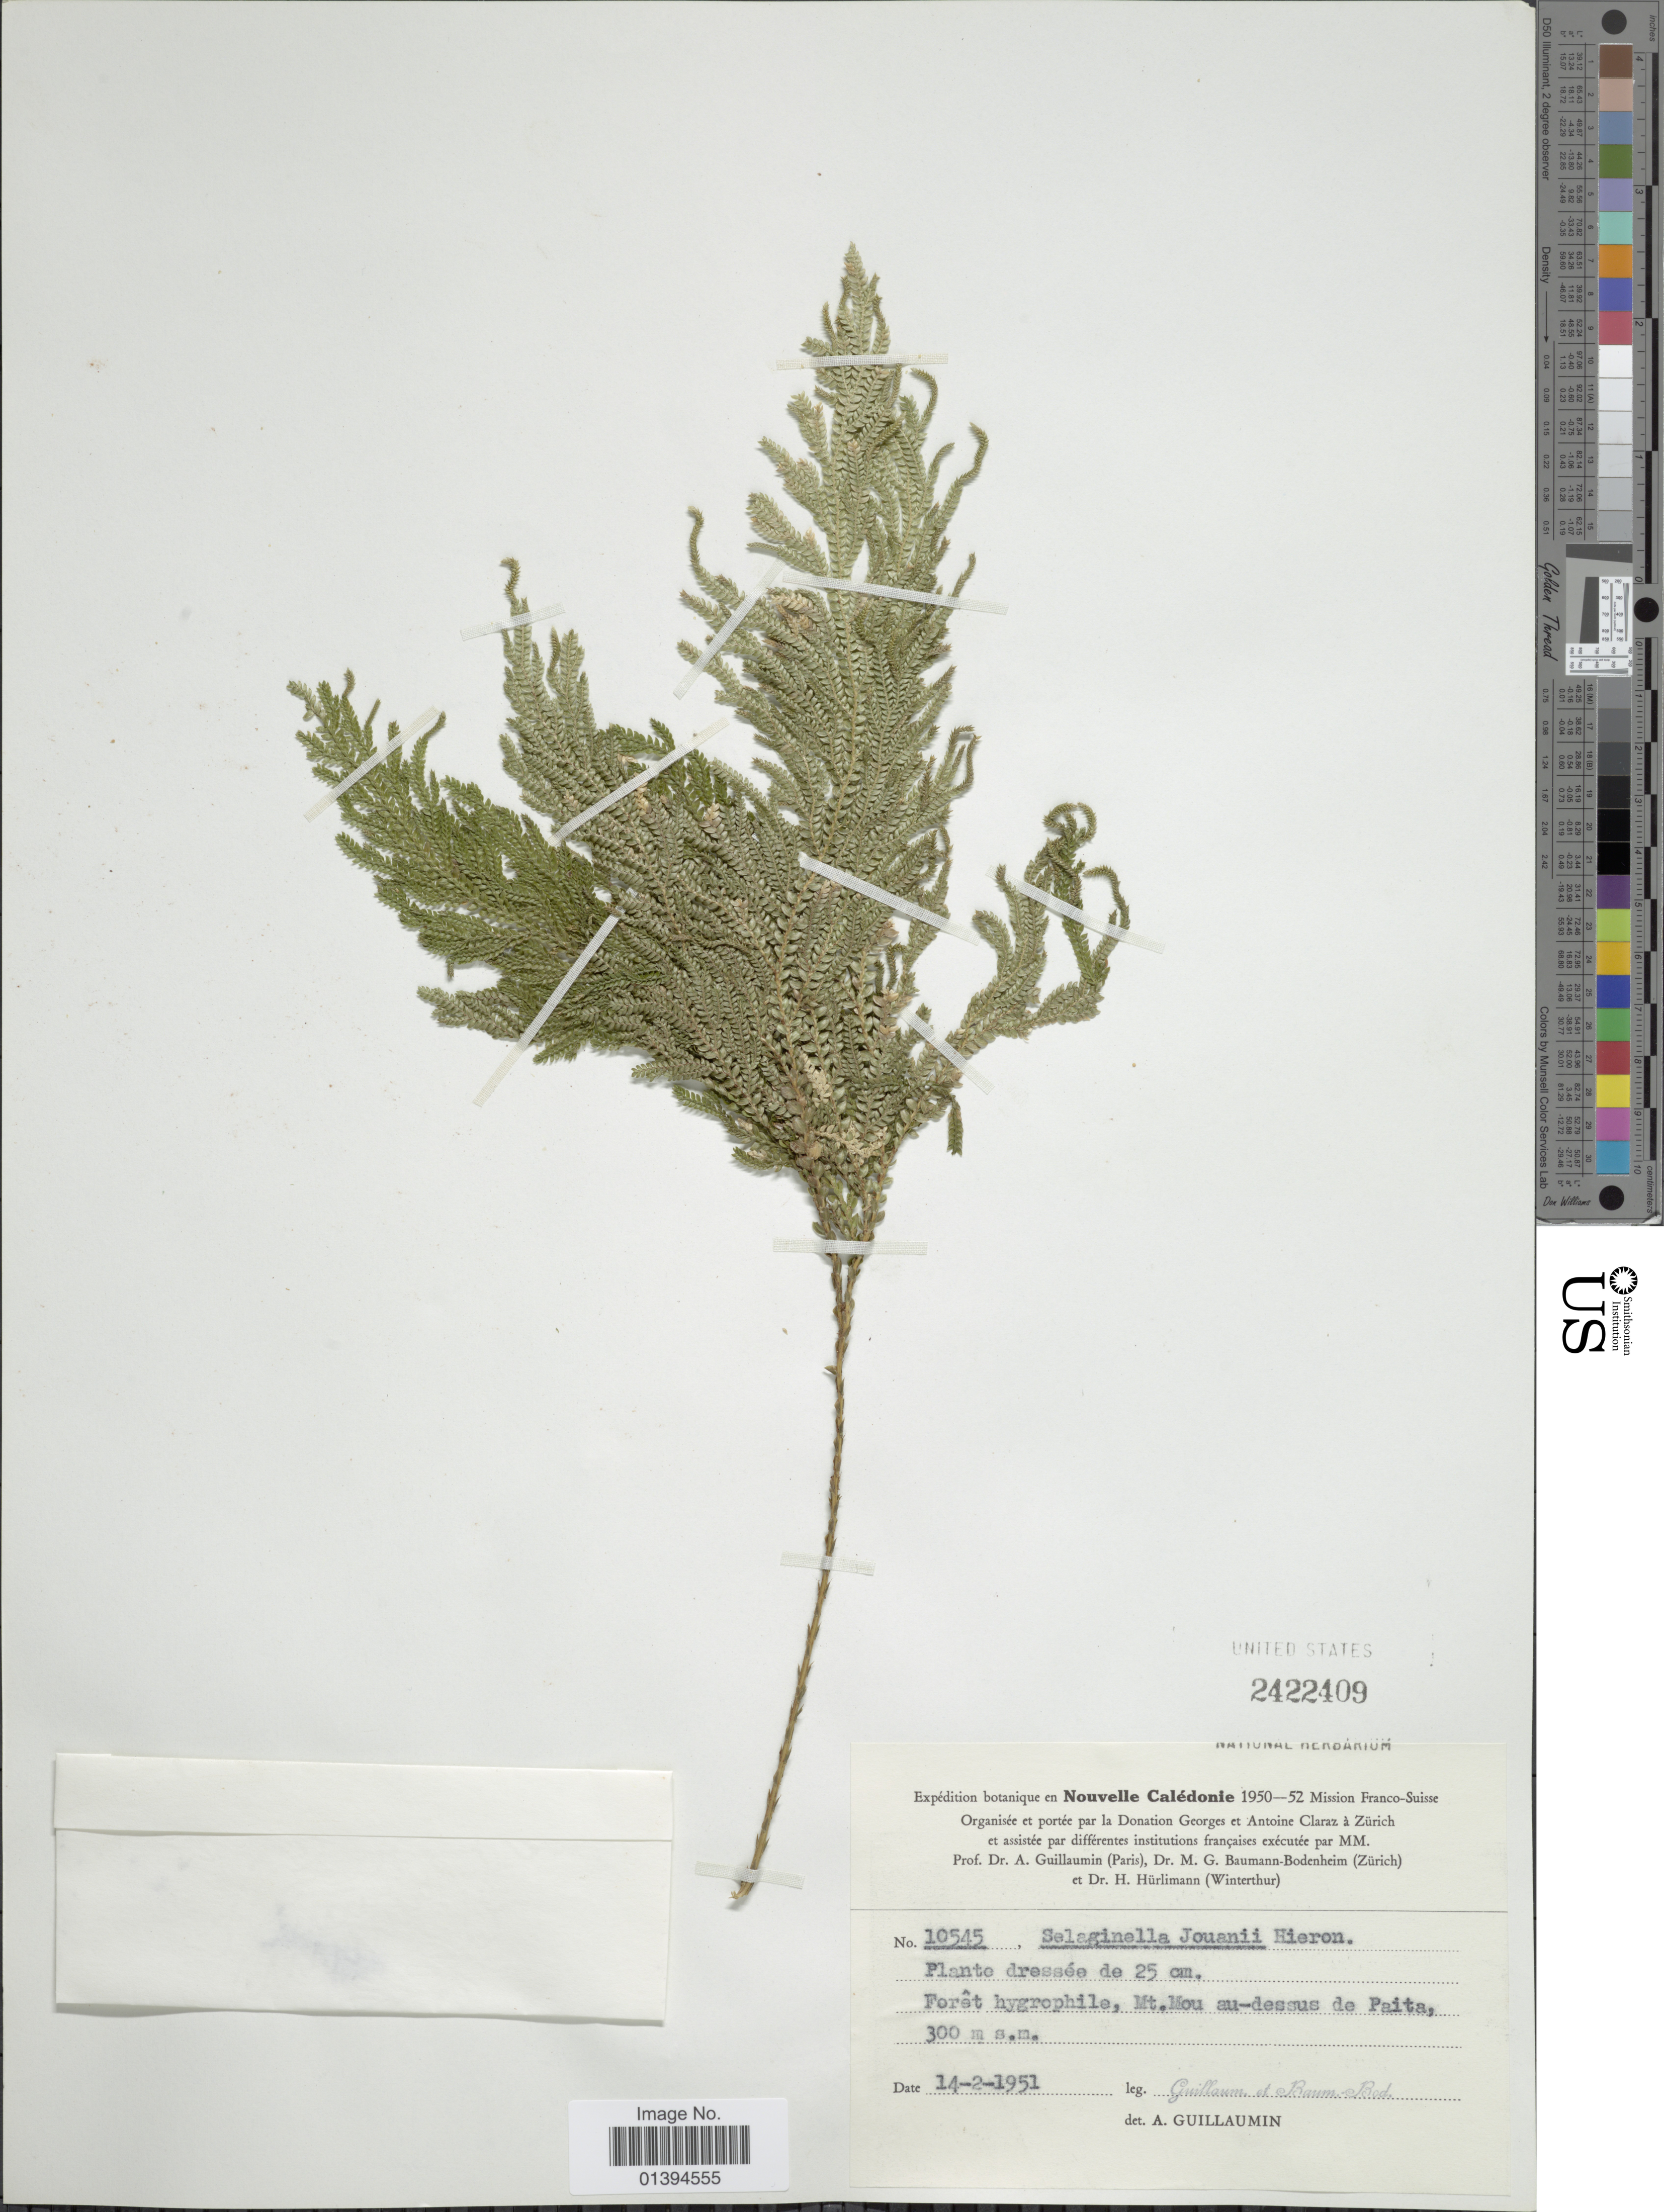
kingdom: Plantae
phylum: Tracheophyta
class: Lycopodiopsida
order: Selaginellales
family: Selaginellaceae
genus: Selaginella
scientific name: Selaginella firmuloides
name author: Warb.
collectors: A. Guillaumin & M. G. Baumann-Bodenheim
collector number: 10545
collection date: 1951-02-14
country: New Caledonia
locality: Mt. Mou au-dessus de Paita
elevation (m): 300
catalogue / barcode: US 2422409